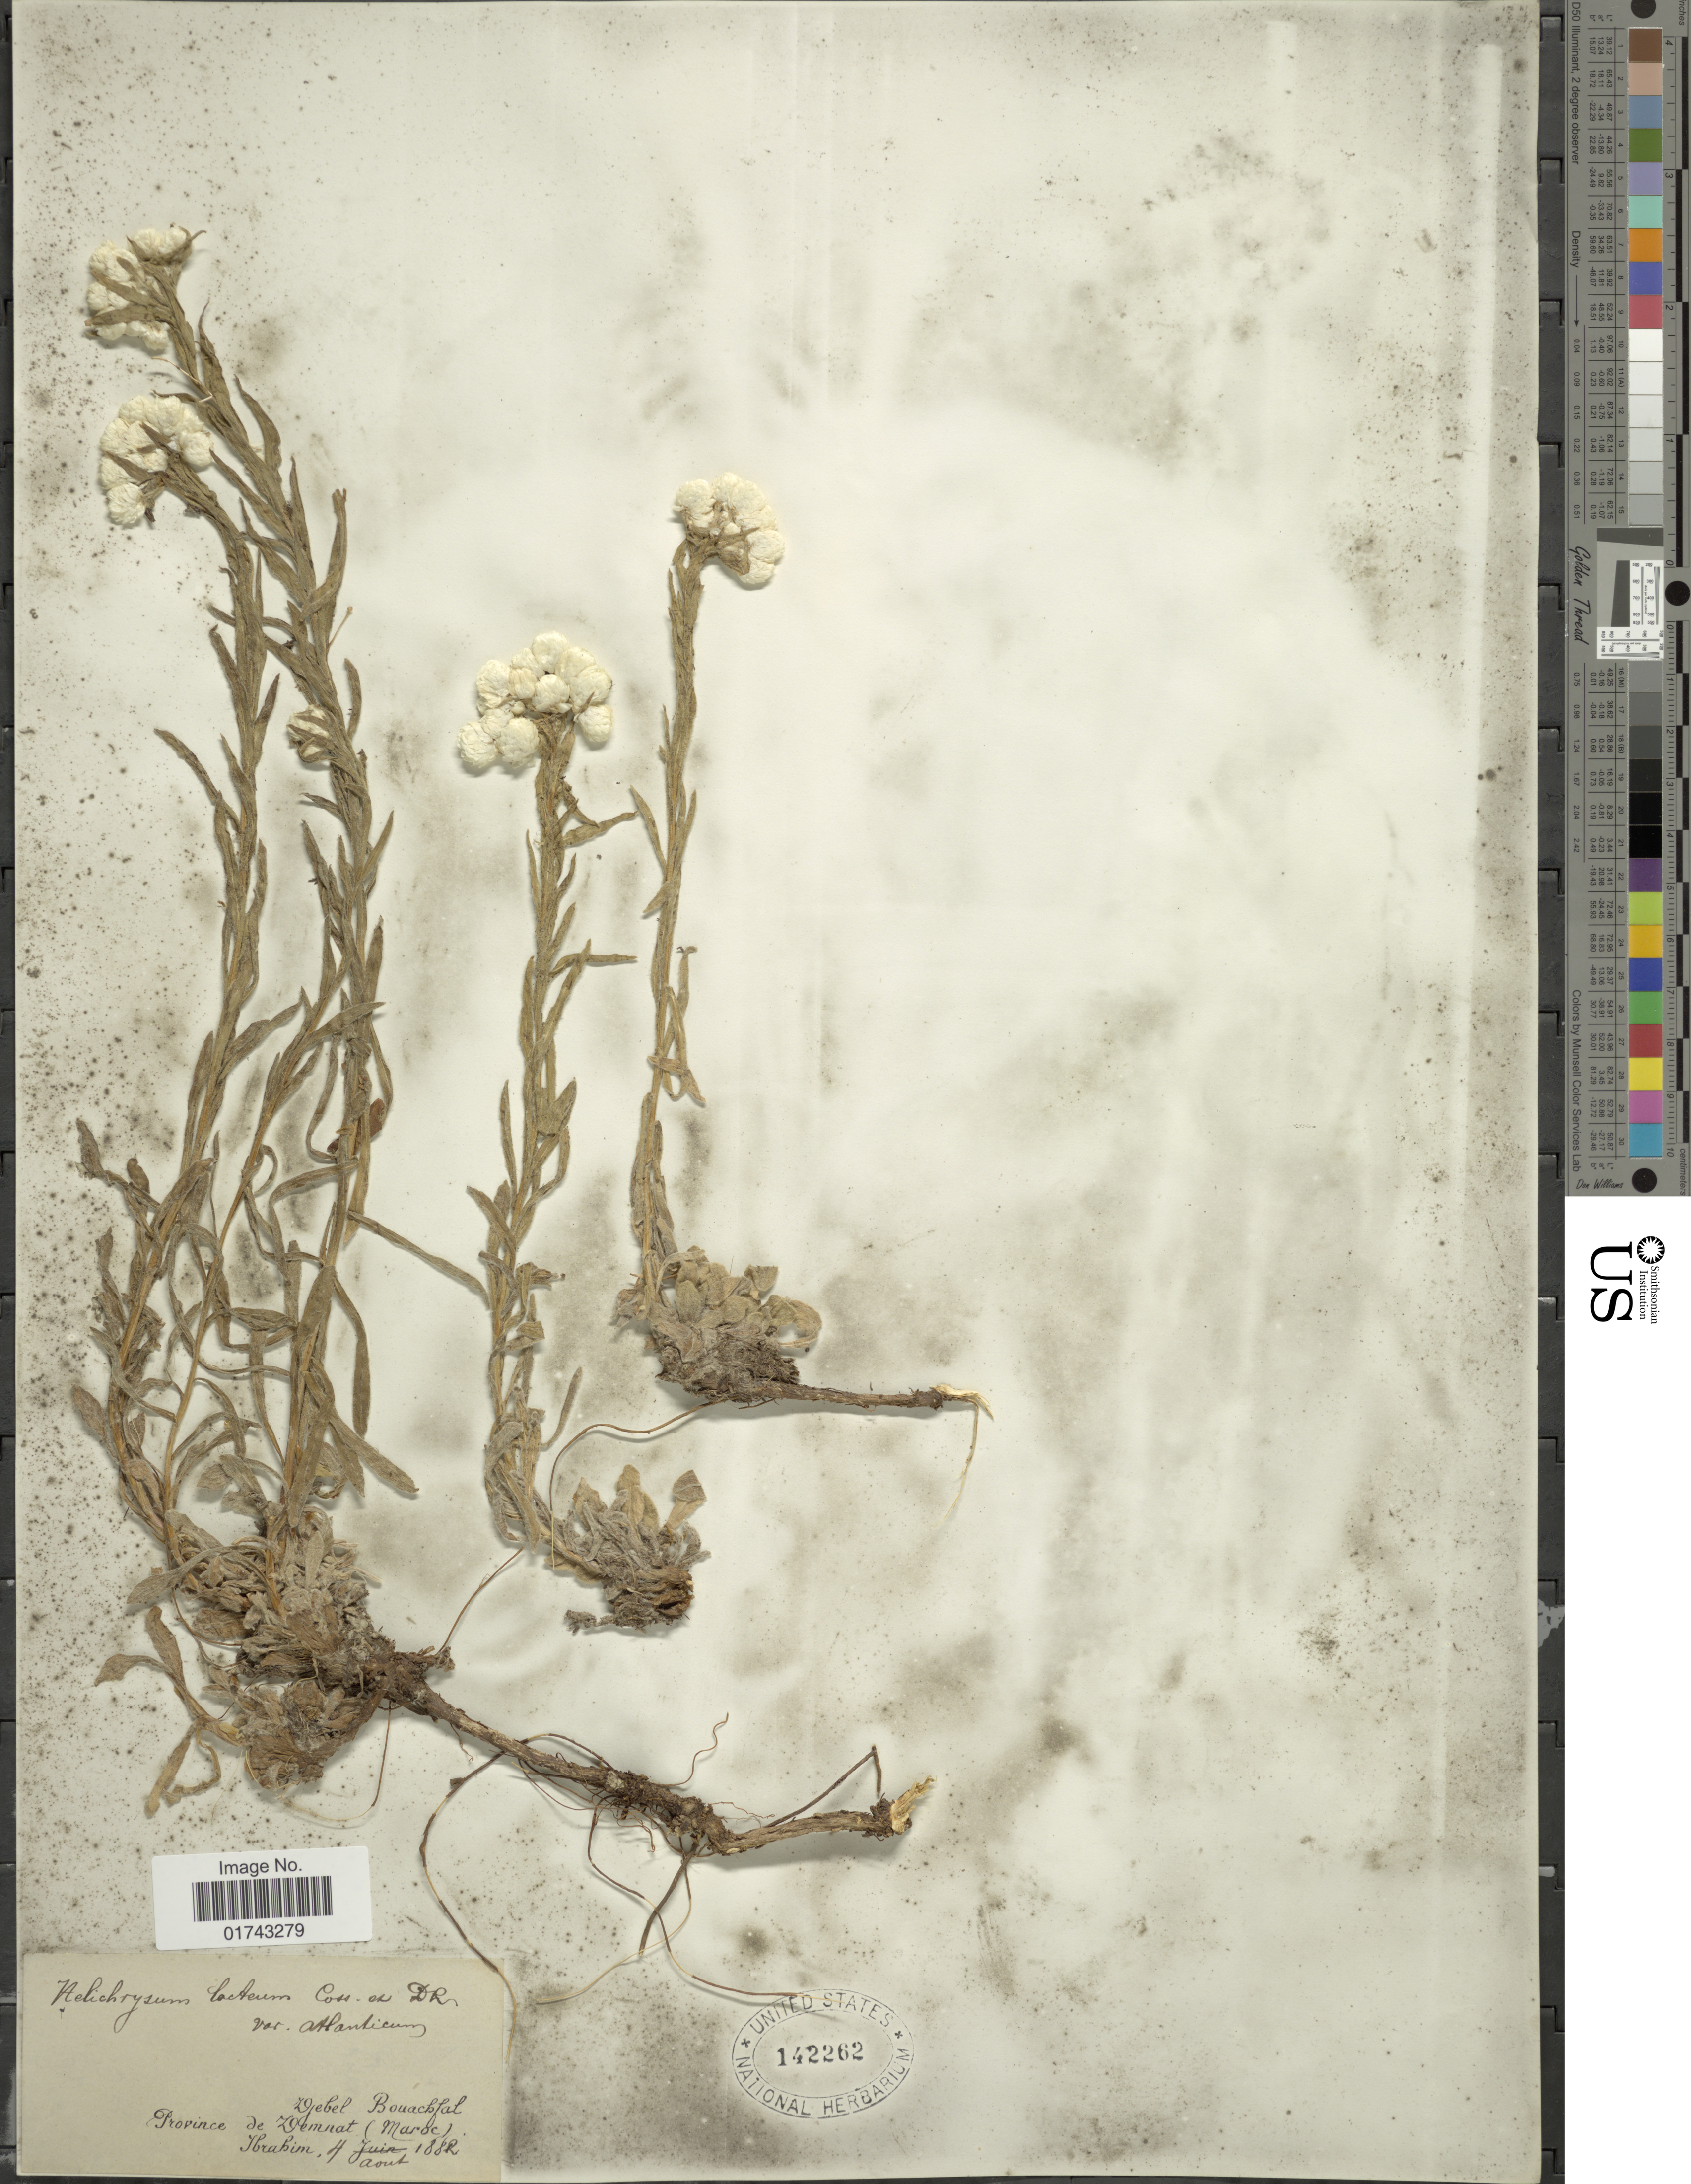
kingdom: Plantae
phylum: Tracheophyta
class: Magnoliopsida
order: Asterales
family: Asteraceae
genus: Helichrysum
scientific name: Helichrysum lacteum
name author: Coss. & Durieu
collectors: -. Ibrahim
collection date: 1882-08-04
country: Morocco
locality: Djebel Bouachfal, Province de Demnat (Maroc)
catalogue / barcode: US 142262